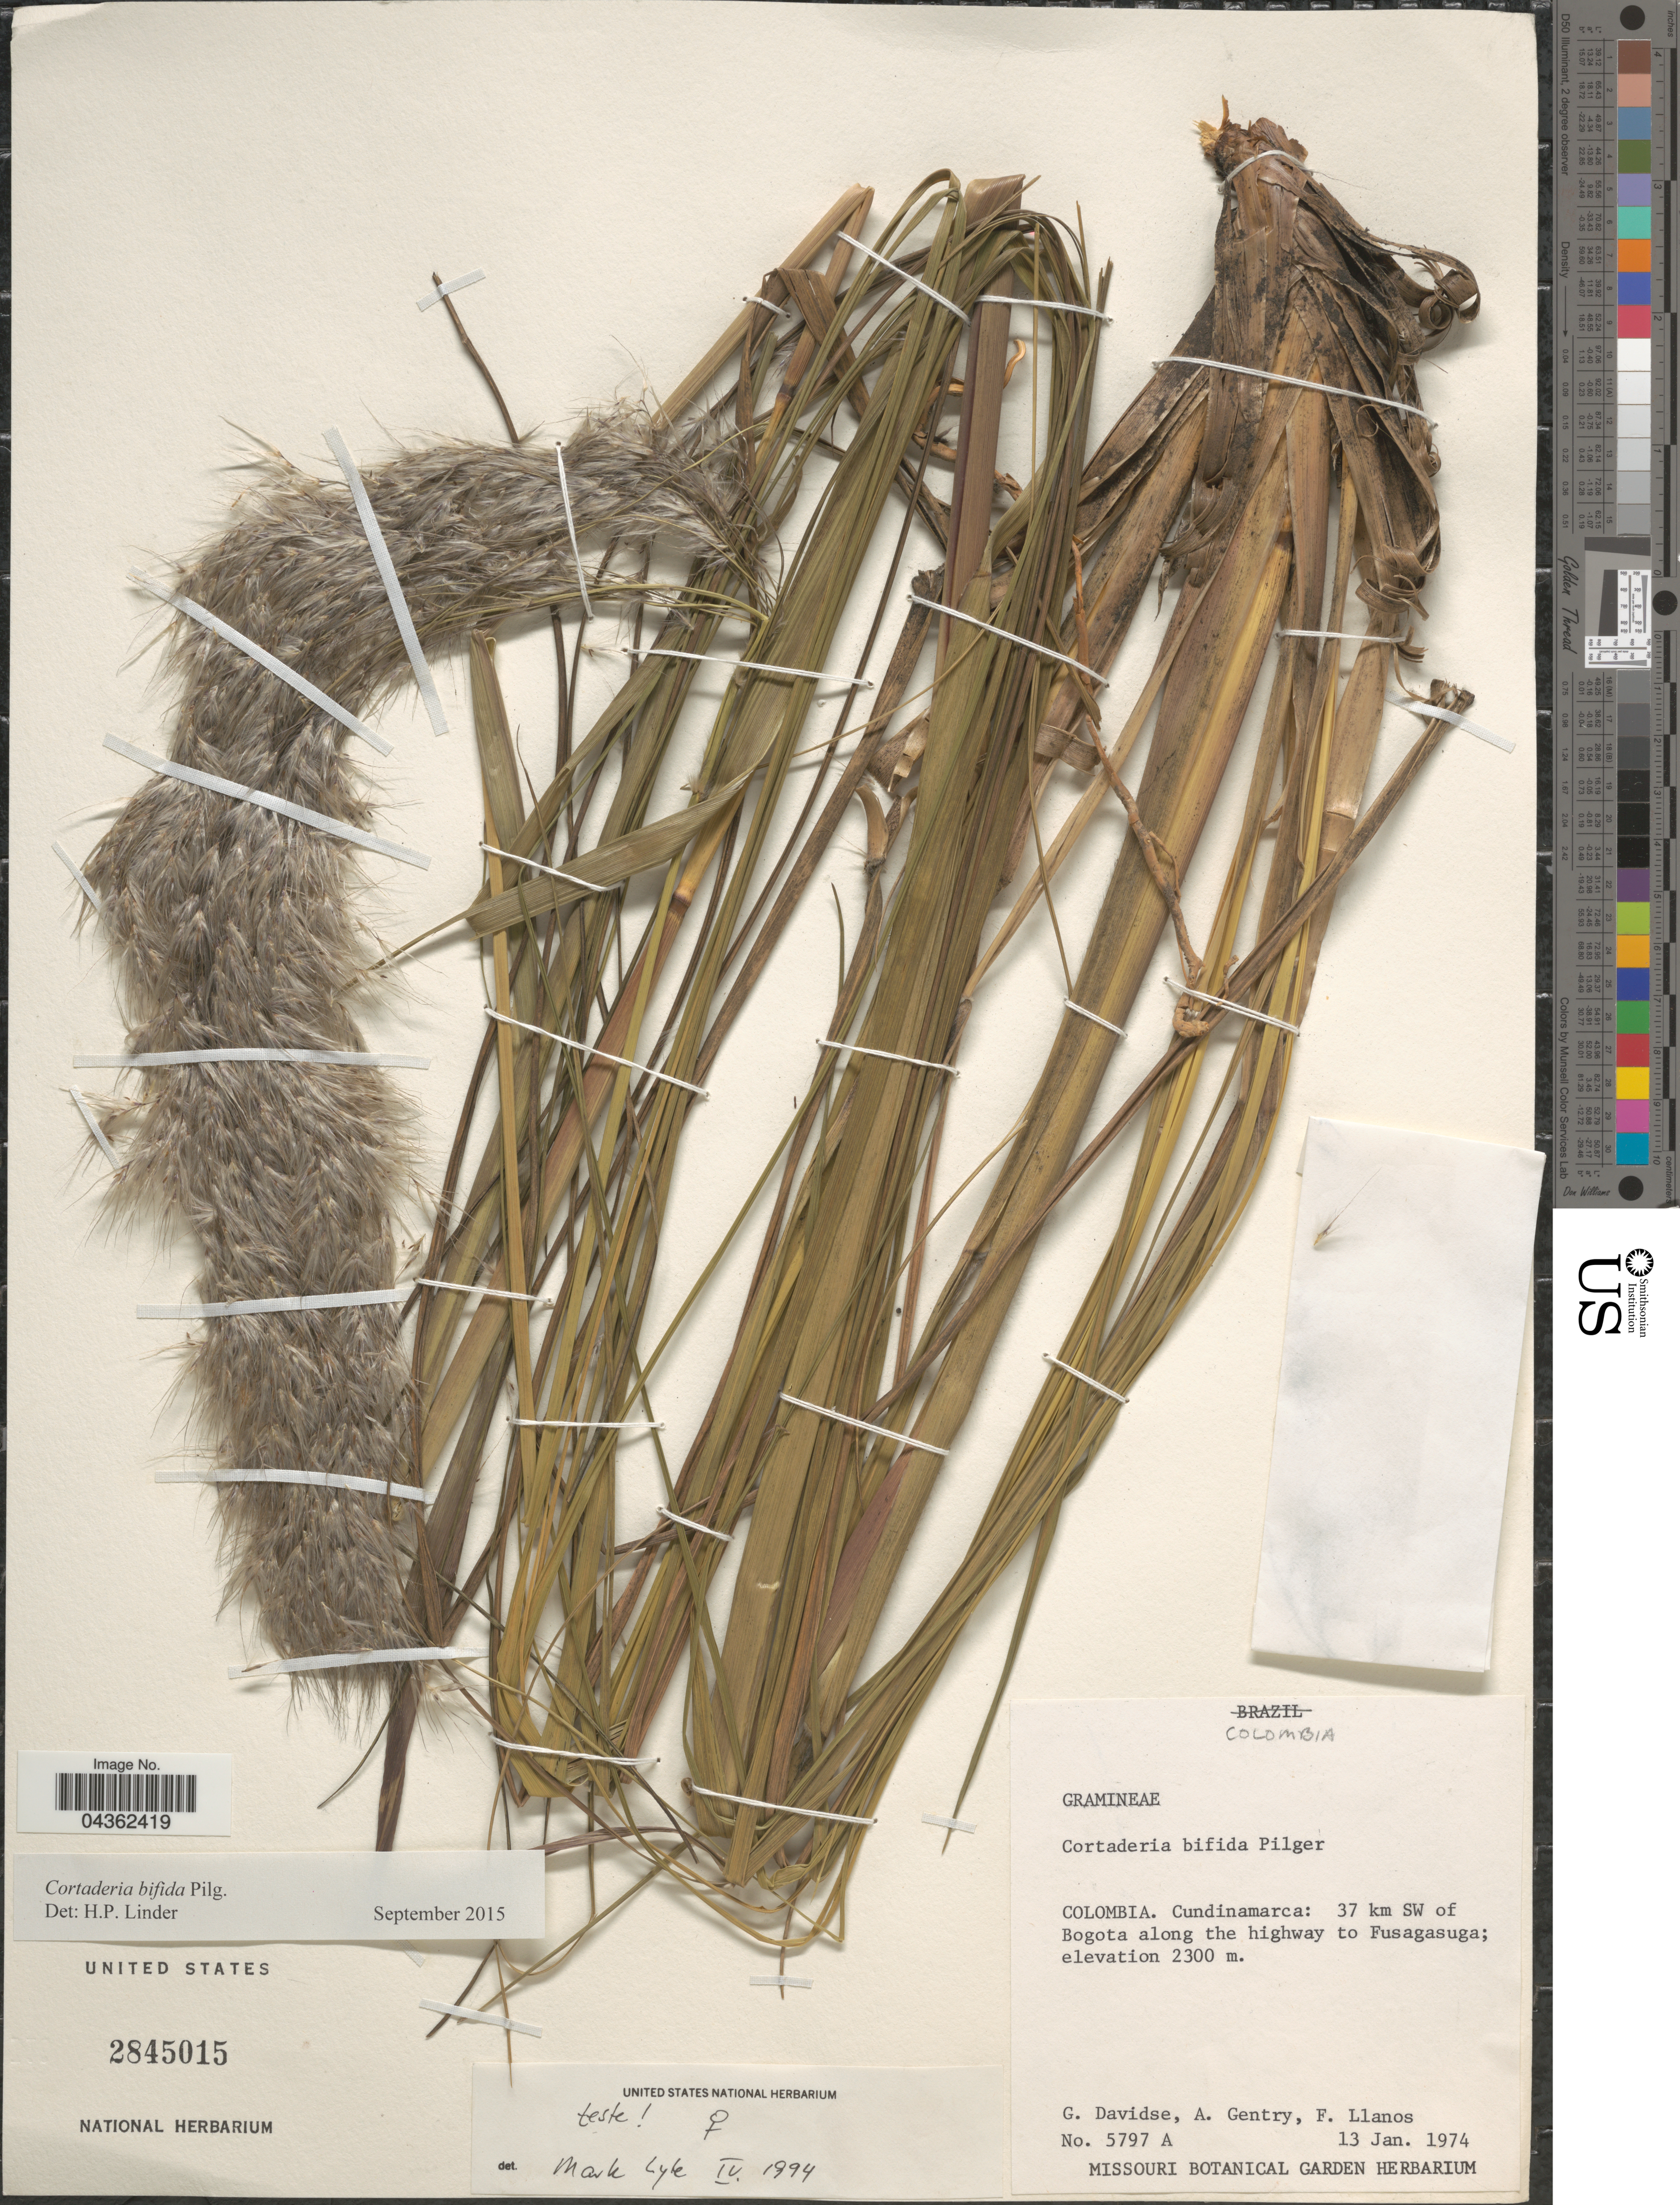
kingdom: Plantae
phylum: Tracheophyta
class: Liliopsida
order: Poales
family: Poaceae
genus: Cortaderia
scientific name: Cortaderia bifida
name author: Pilg.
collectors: G. Davidse, A. H. Gentry & F. Llanos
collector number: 5797A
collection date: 1974-01-13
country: Colombia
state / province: Cundinamarca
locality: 37 km SW of Bogota along the highway to Fusagasuga.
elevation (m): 2300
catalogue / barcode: US 2845015